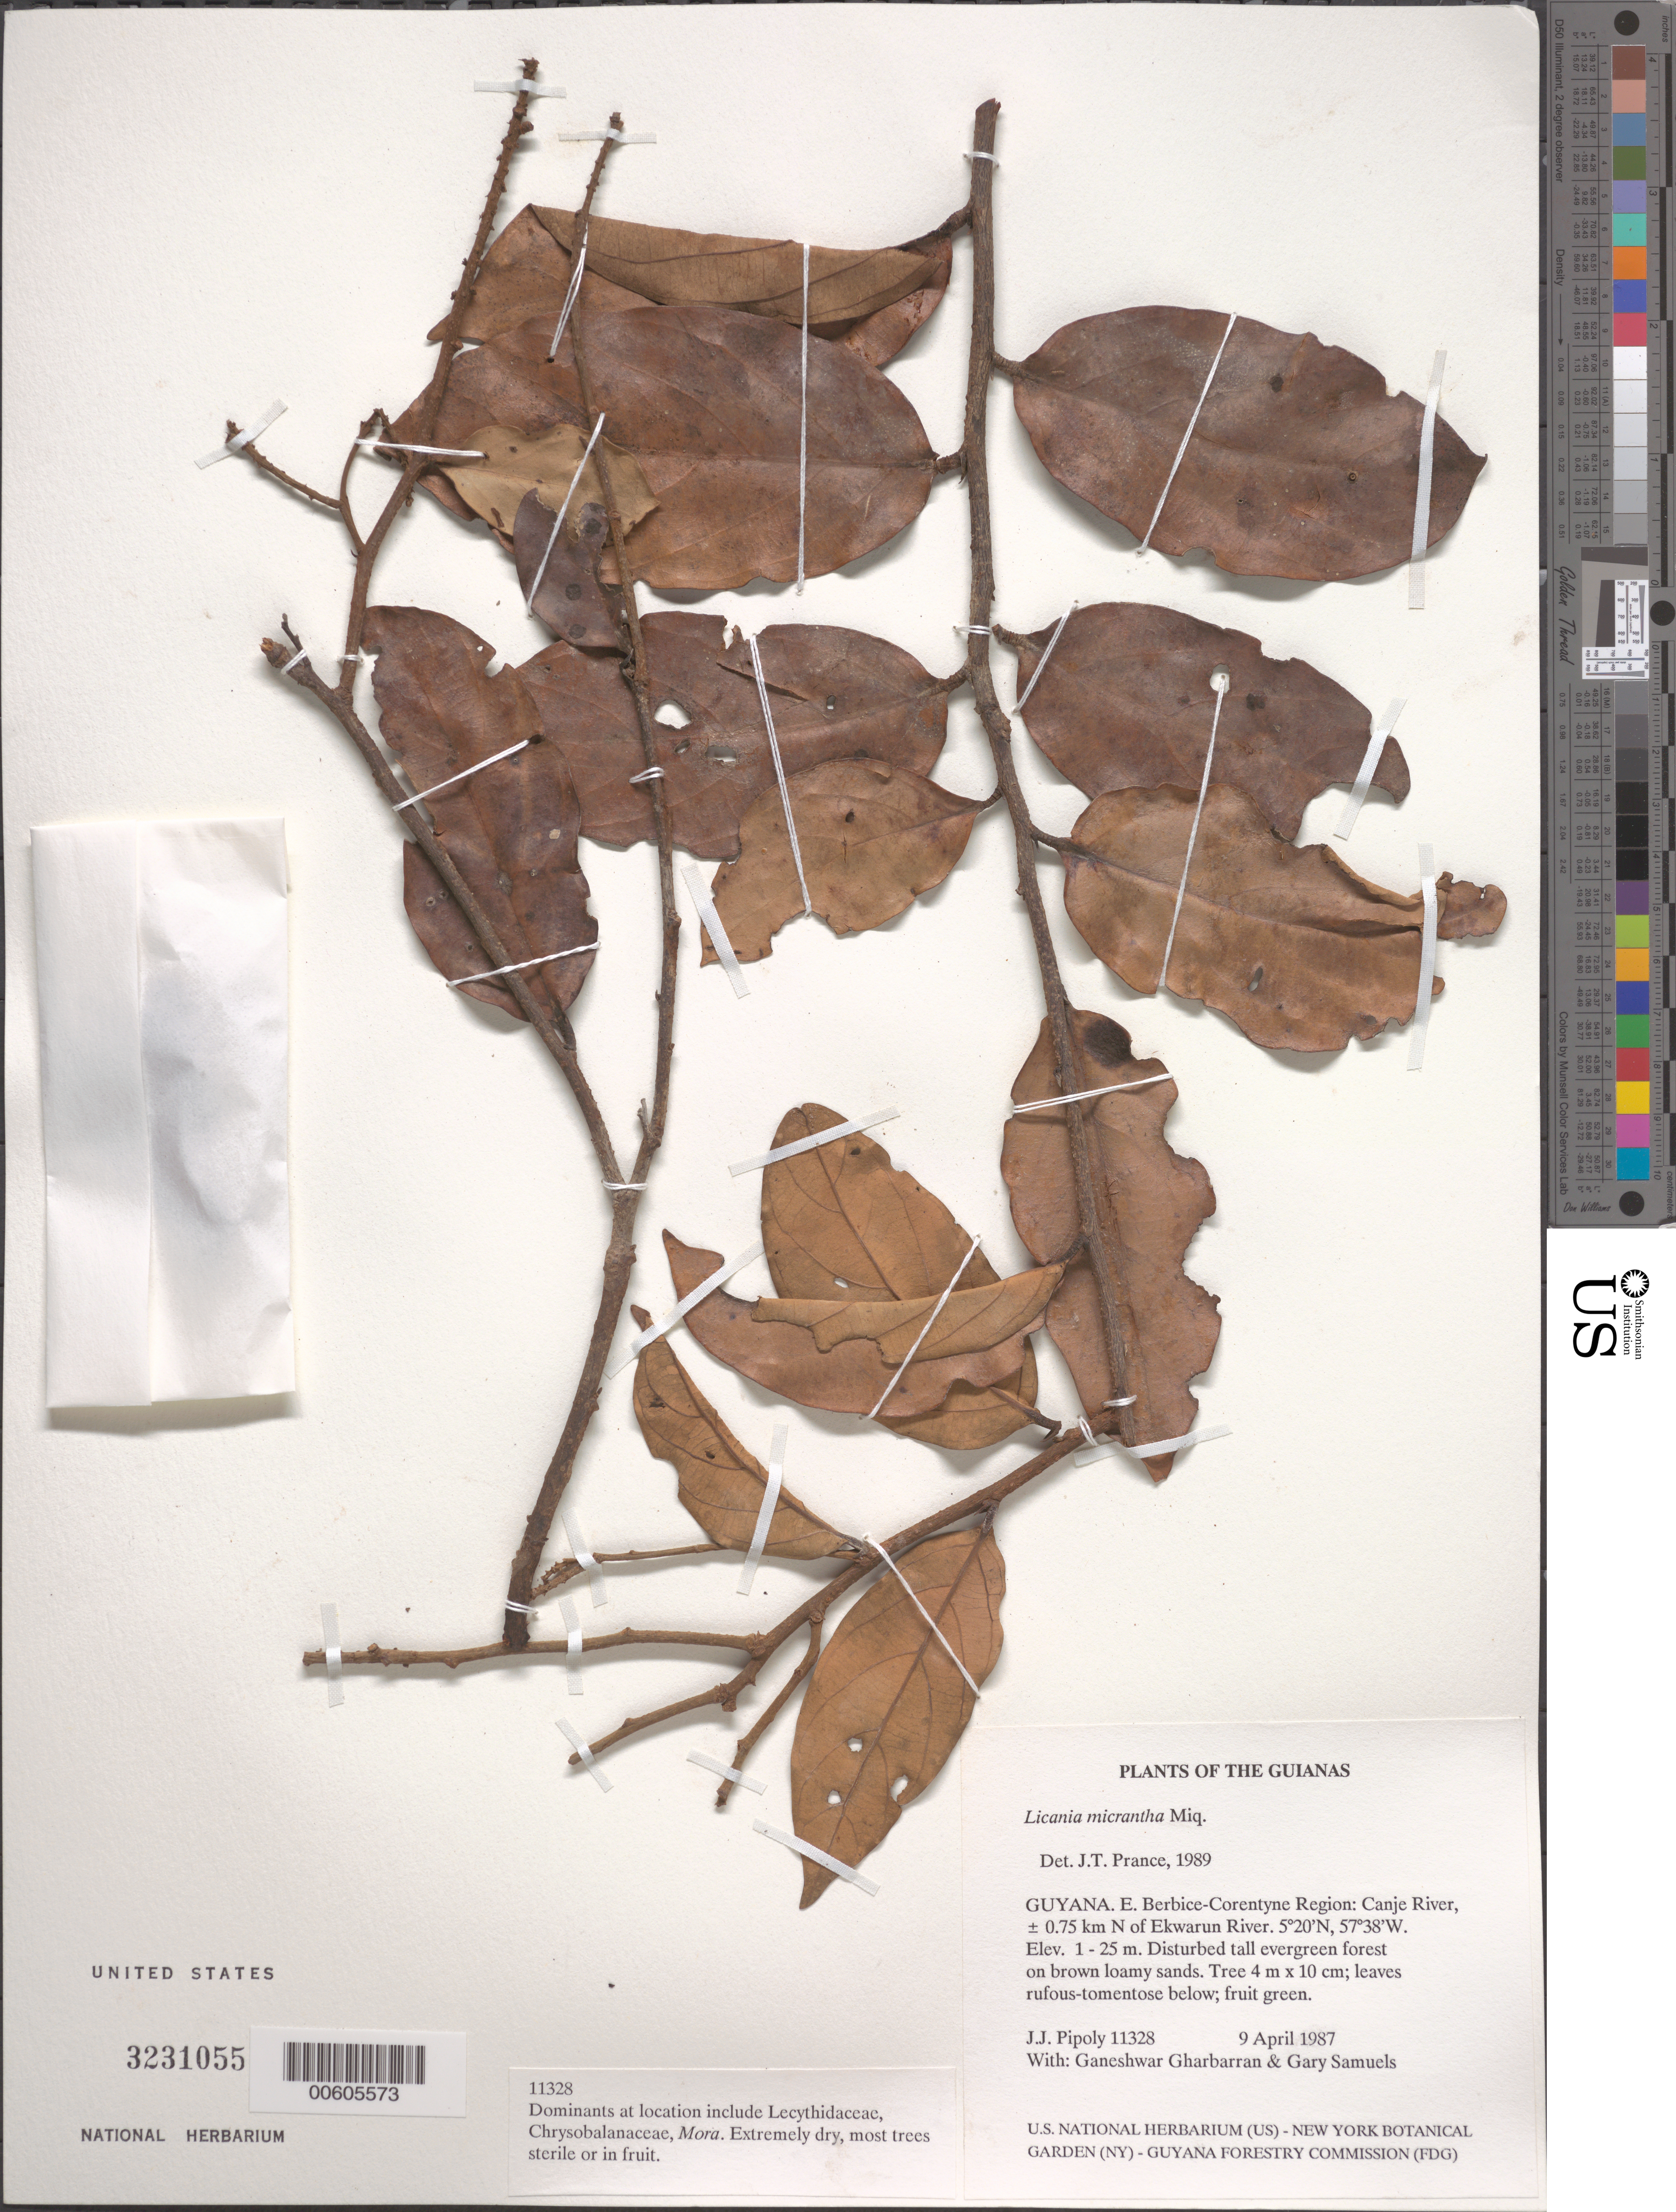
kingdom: Plantae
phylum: Tracheophyta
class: Magnoliopsida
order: Malpighiales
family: Chrysobalanaceae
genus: Licania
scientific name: Licania micrantha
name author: Miq.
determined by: Prance, G. T.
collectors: J. J. Pipoly, G. Gharbarran & G. Samuels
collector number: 11328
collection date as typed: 9 April 1987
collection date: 1987-04-09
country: Guyana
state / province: E. Berbice-Corentyne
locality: Canje River, ± 0.75 km N of Ekwarun River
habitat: Disturbed tall evergreen forest on brown loamy sands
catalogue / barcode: US 3231055